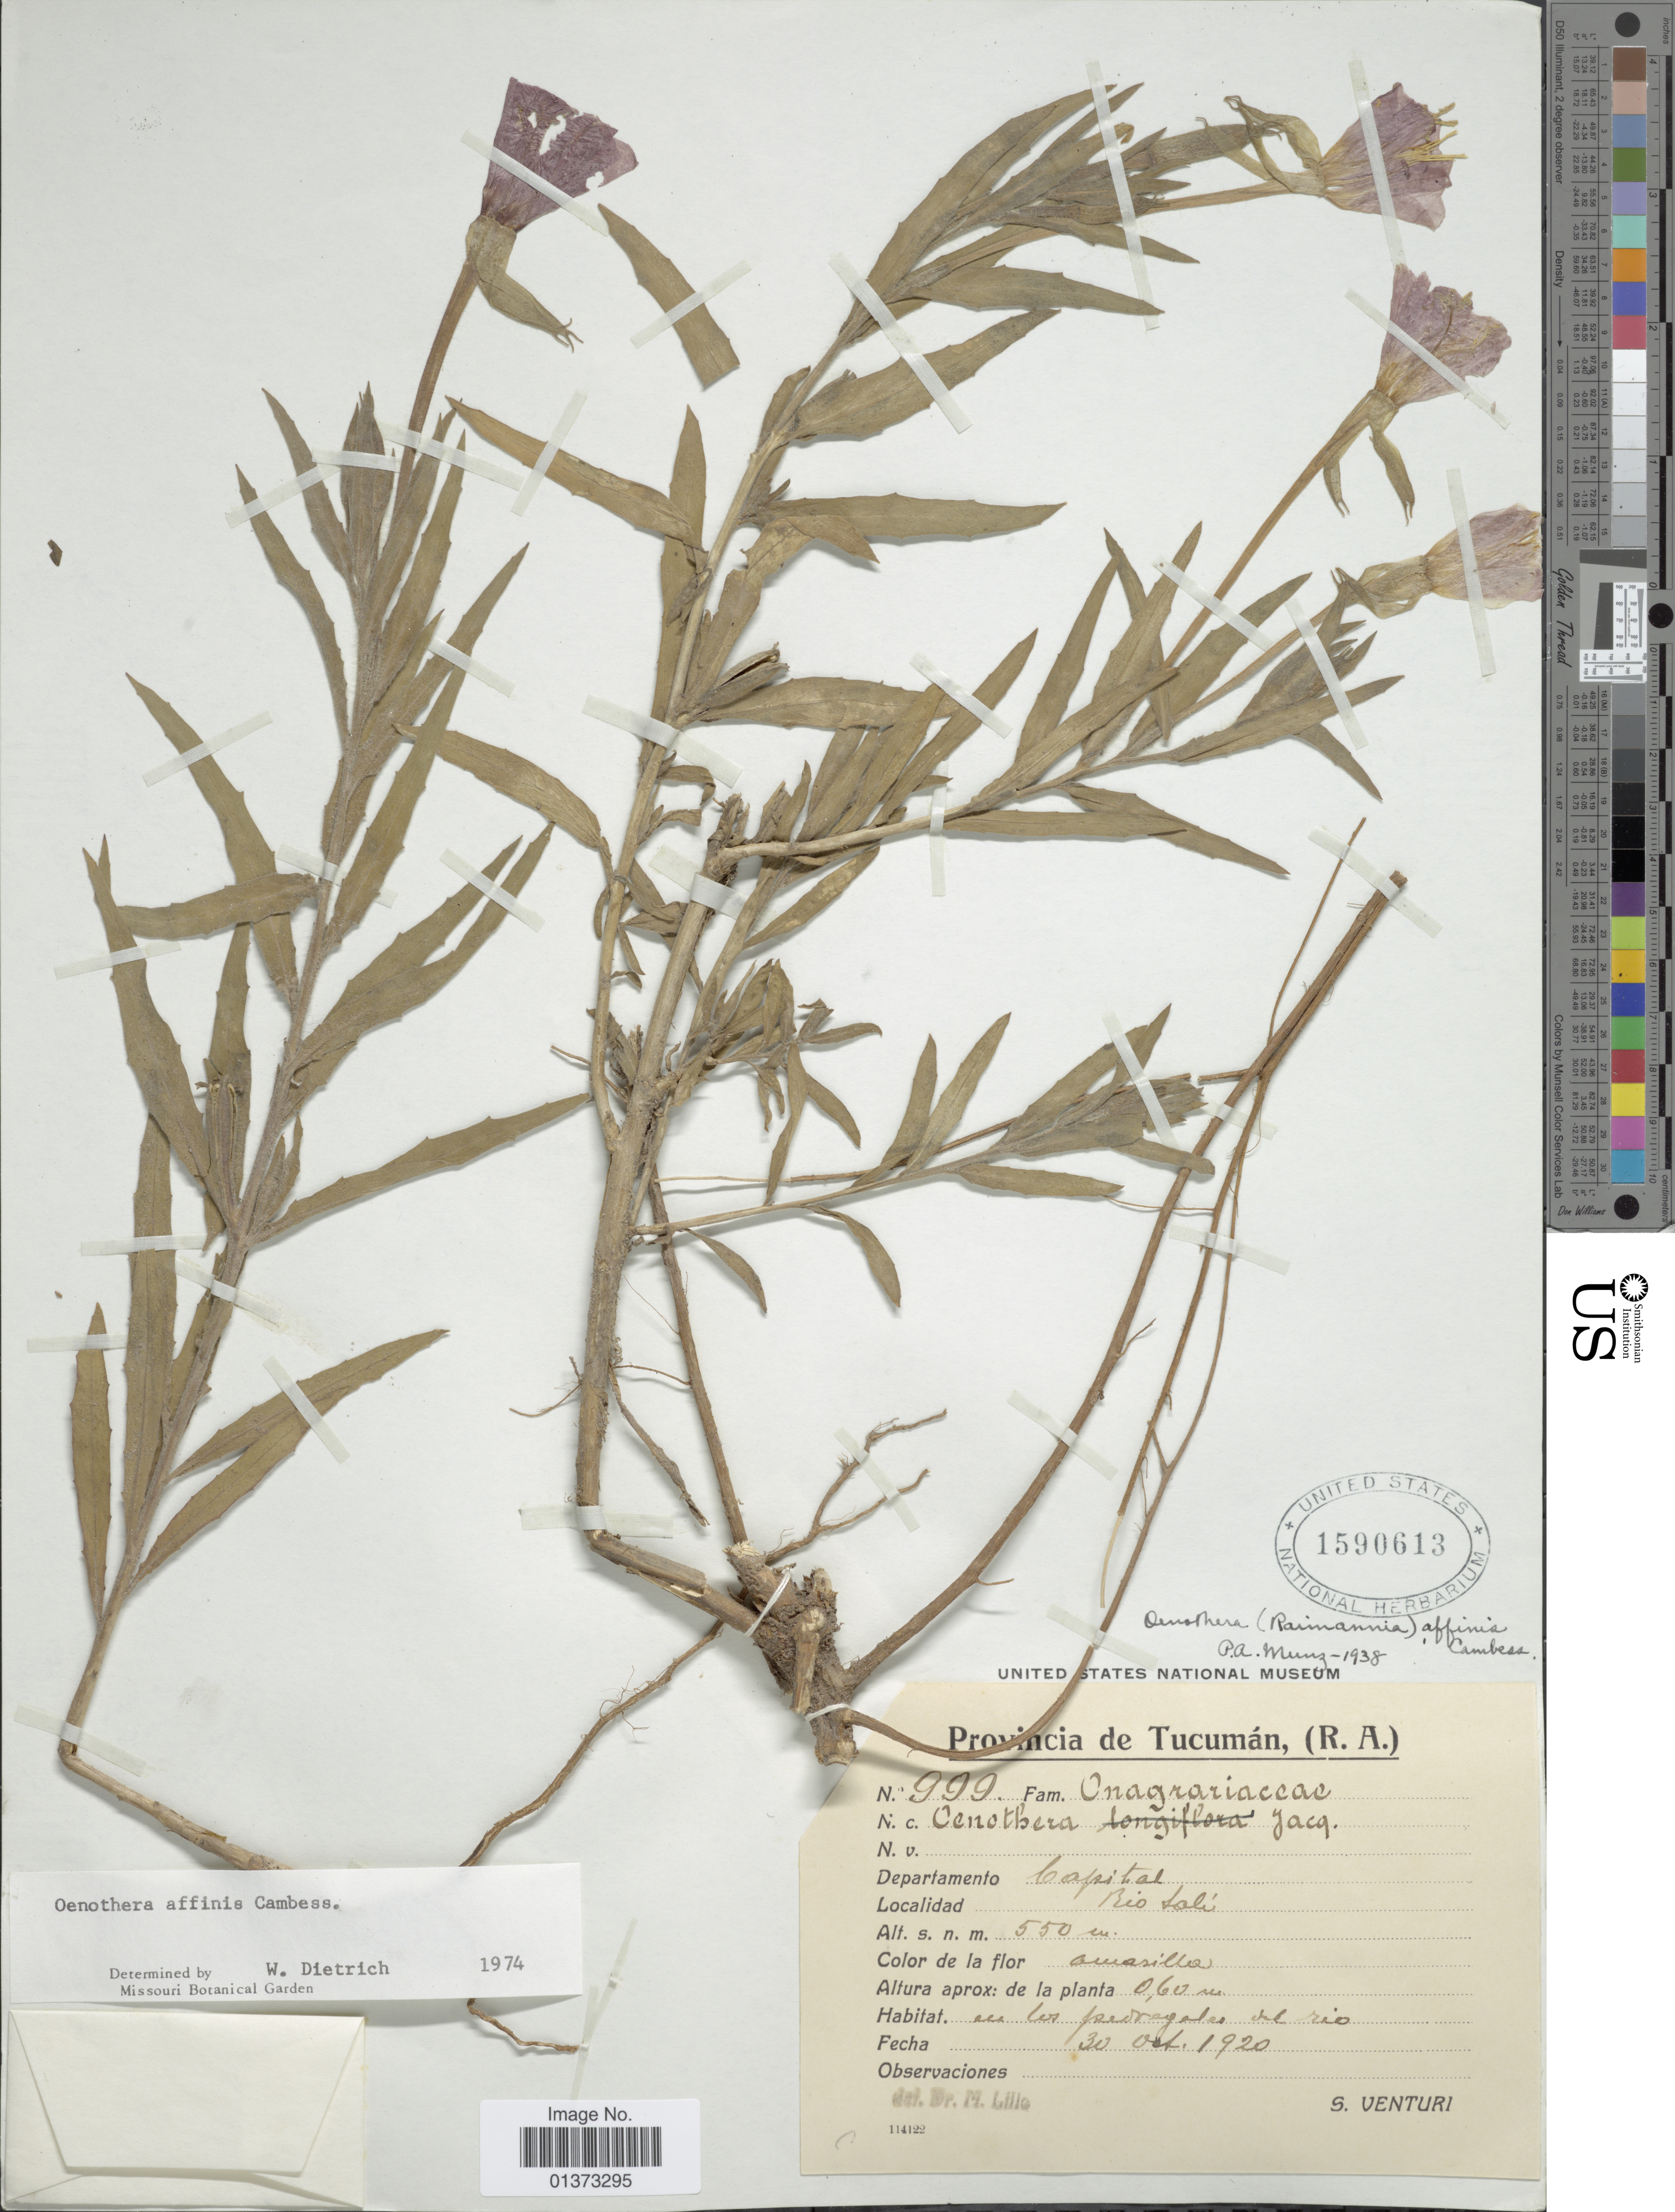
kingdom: Plantae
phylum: Tracheophyta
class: Magnoliopsida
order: Myrtales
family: Onagraceae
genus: Oenothera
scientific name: Oenothera affinis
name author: Cambess.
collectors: S. Venturi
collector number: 999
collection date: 1920-10-30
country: Argentina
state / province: Tucuman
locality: Departamento Capital, Rio tali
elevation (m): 550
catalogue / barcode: US 1590613